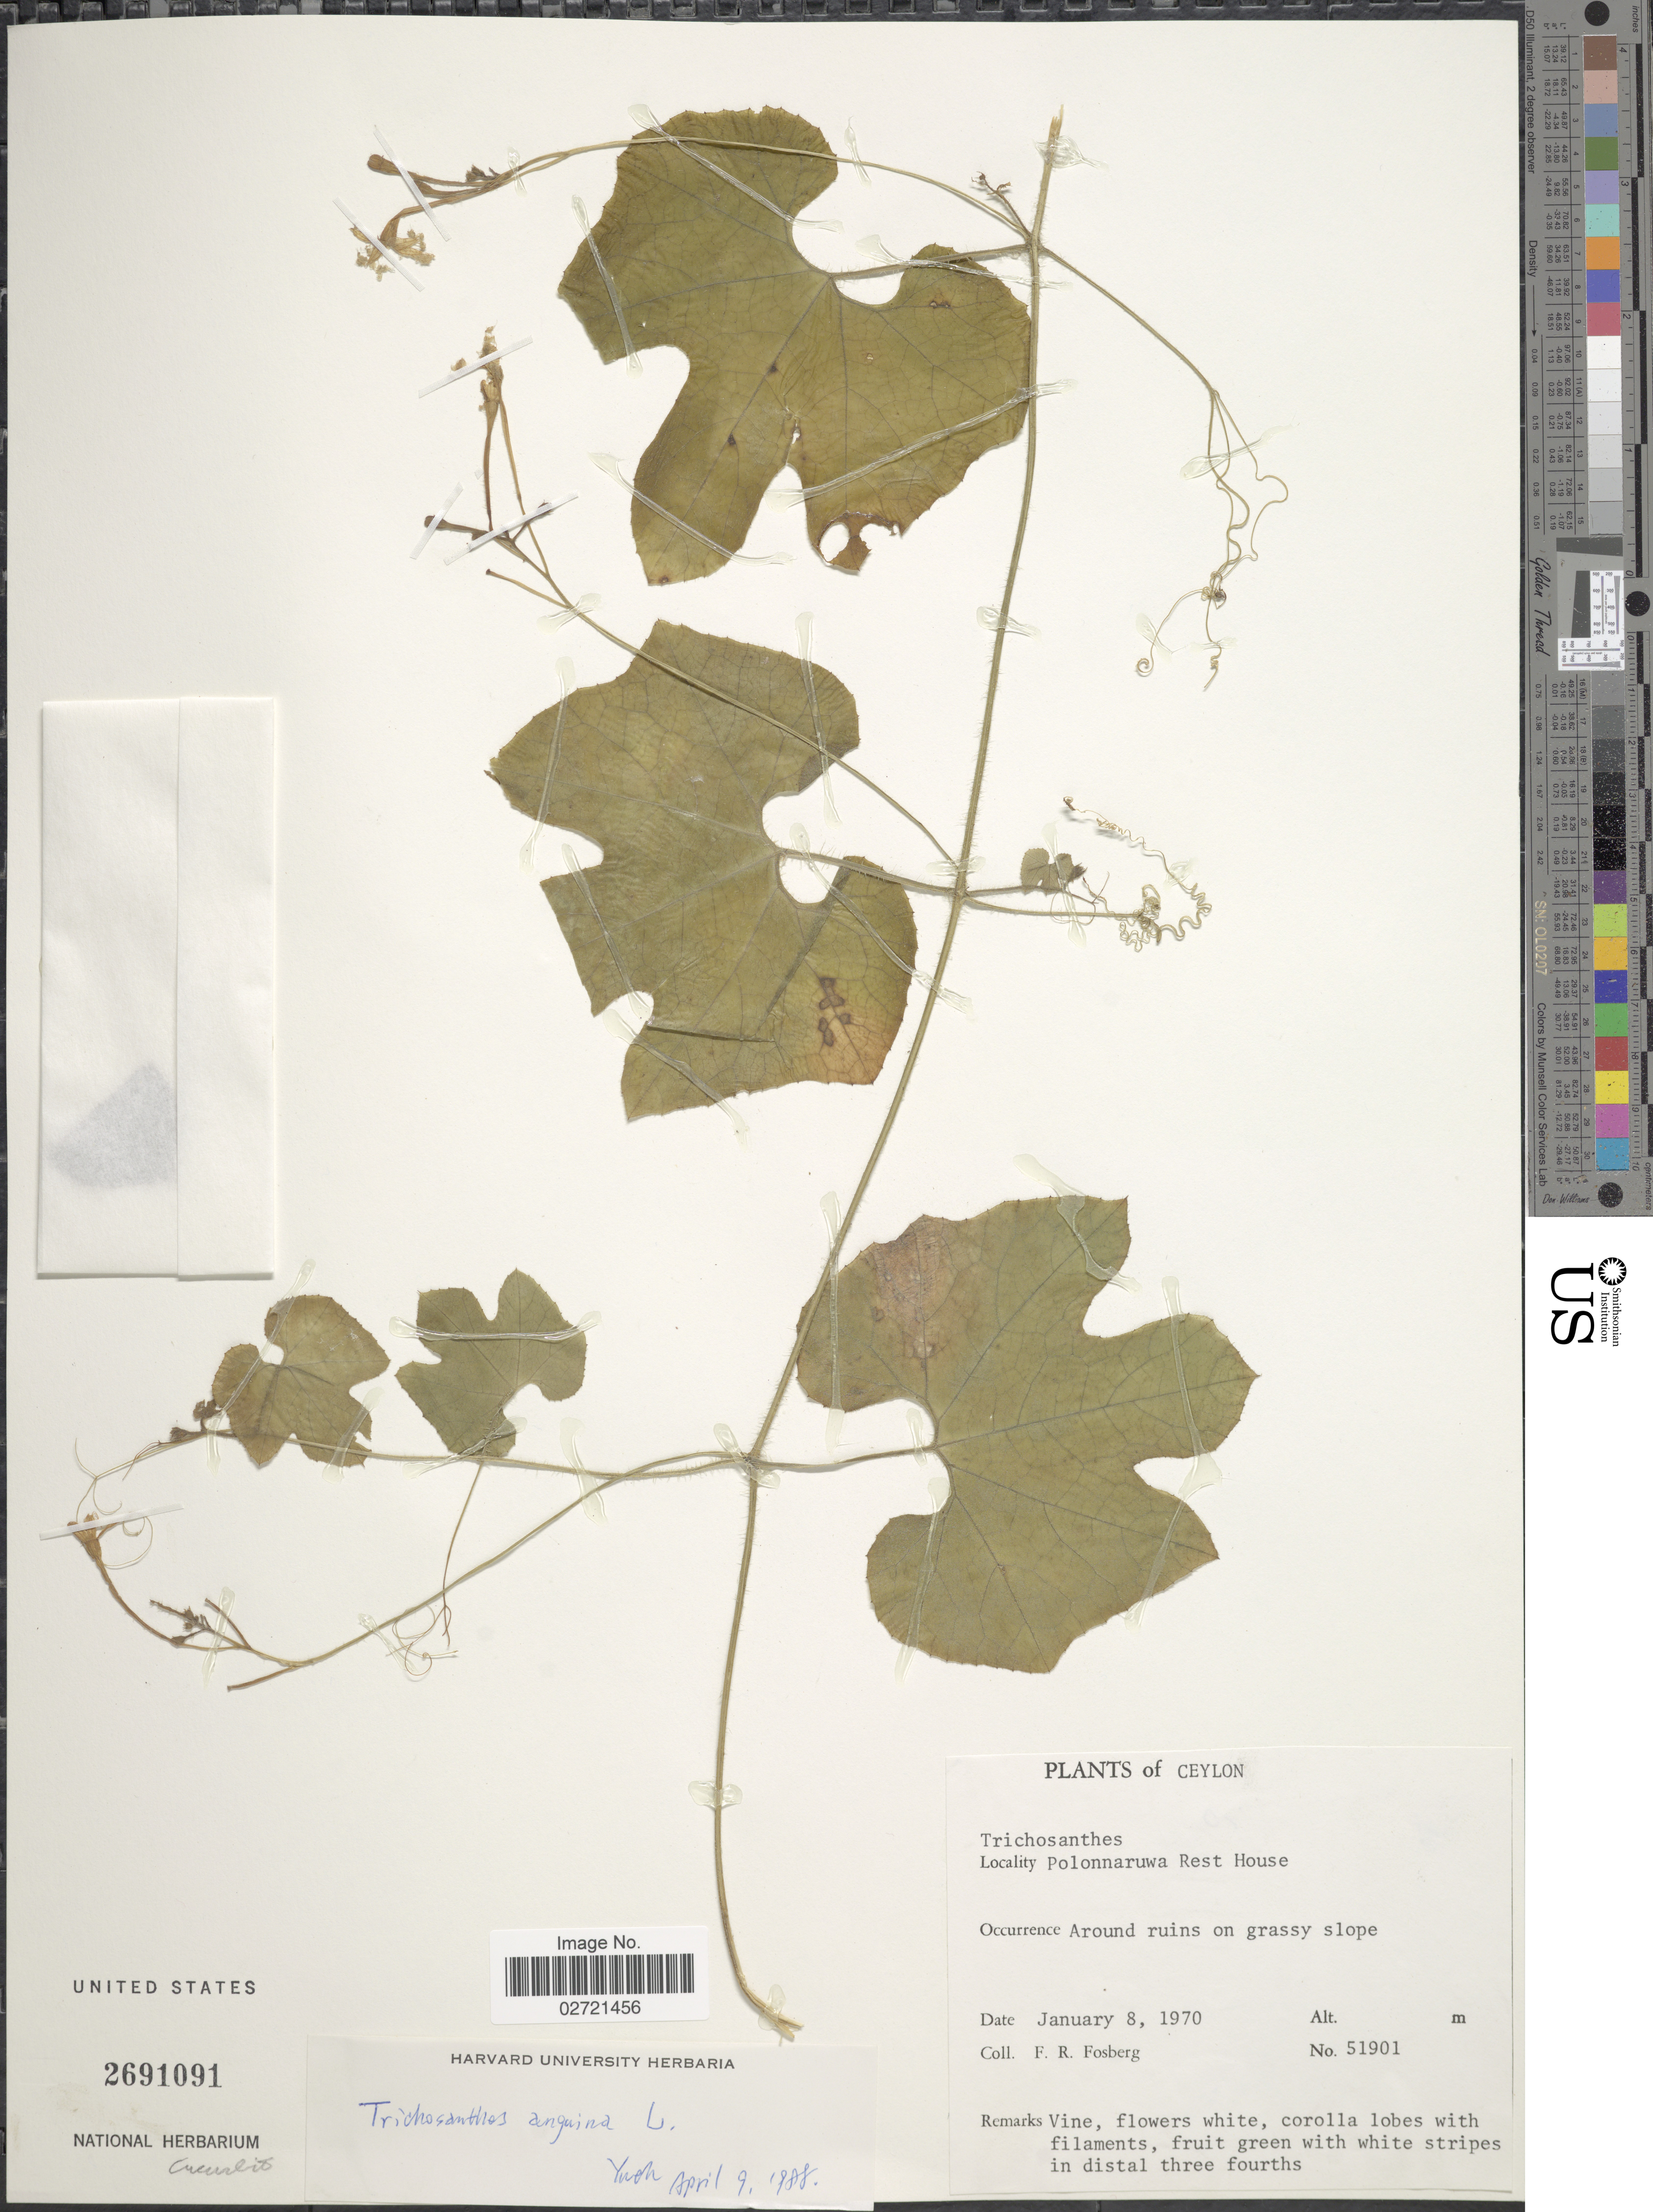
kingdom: Plantae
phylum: Tracheophyta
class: Magnoliopsida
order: Cucurbitales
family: Cucurbitaceae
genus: Trichosanthes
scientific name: Trichosanthes anguina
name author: L.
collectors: F. R. Fosberg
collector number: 51901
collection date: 1970-01-08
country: Sri Lanka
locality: Ceylon, Around ruins on grassy slope, Polonnaruwa Rest House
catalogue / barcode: US 2691091